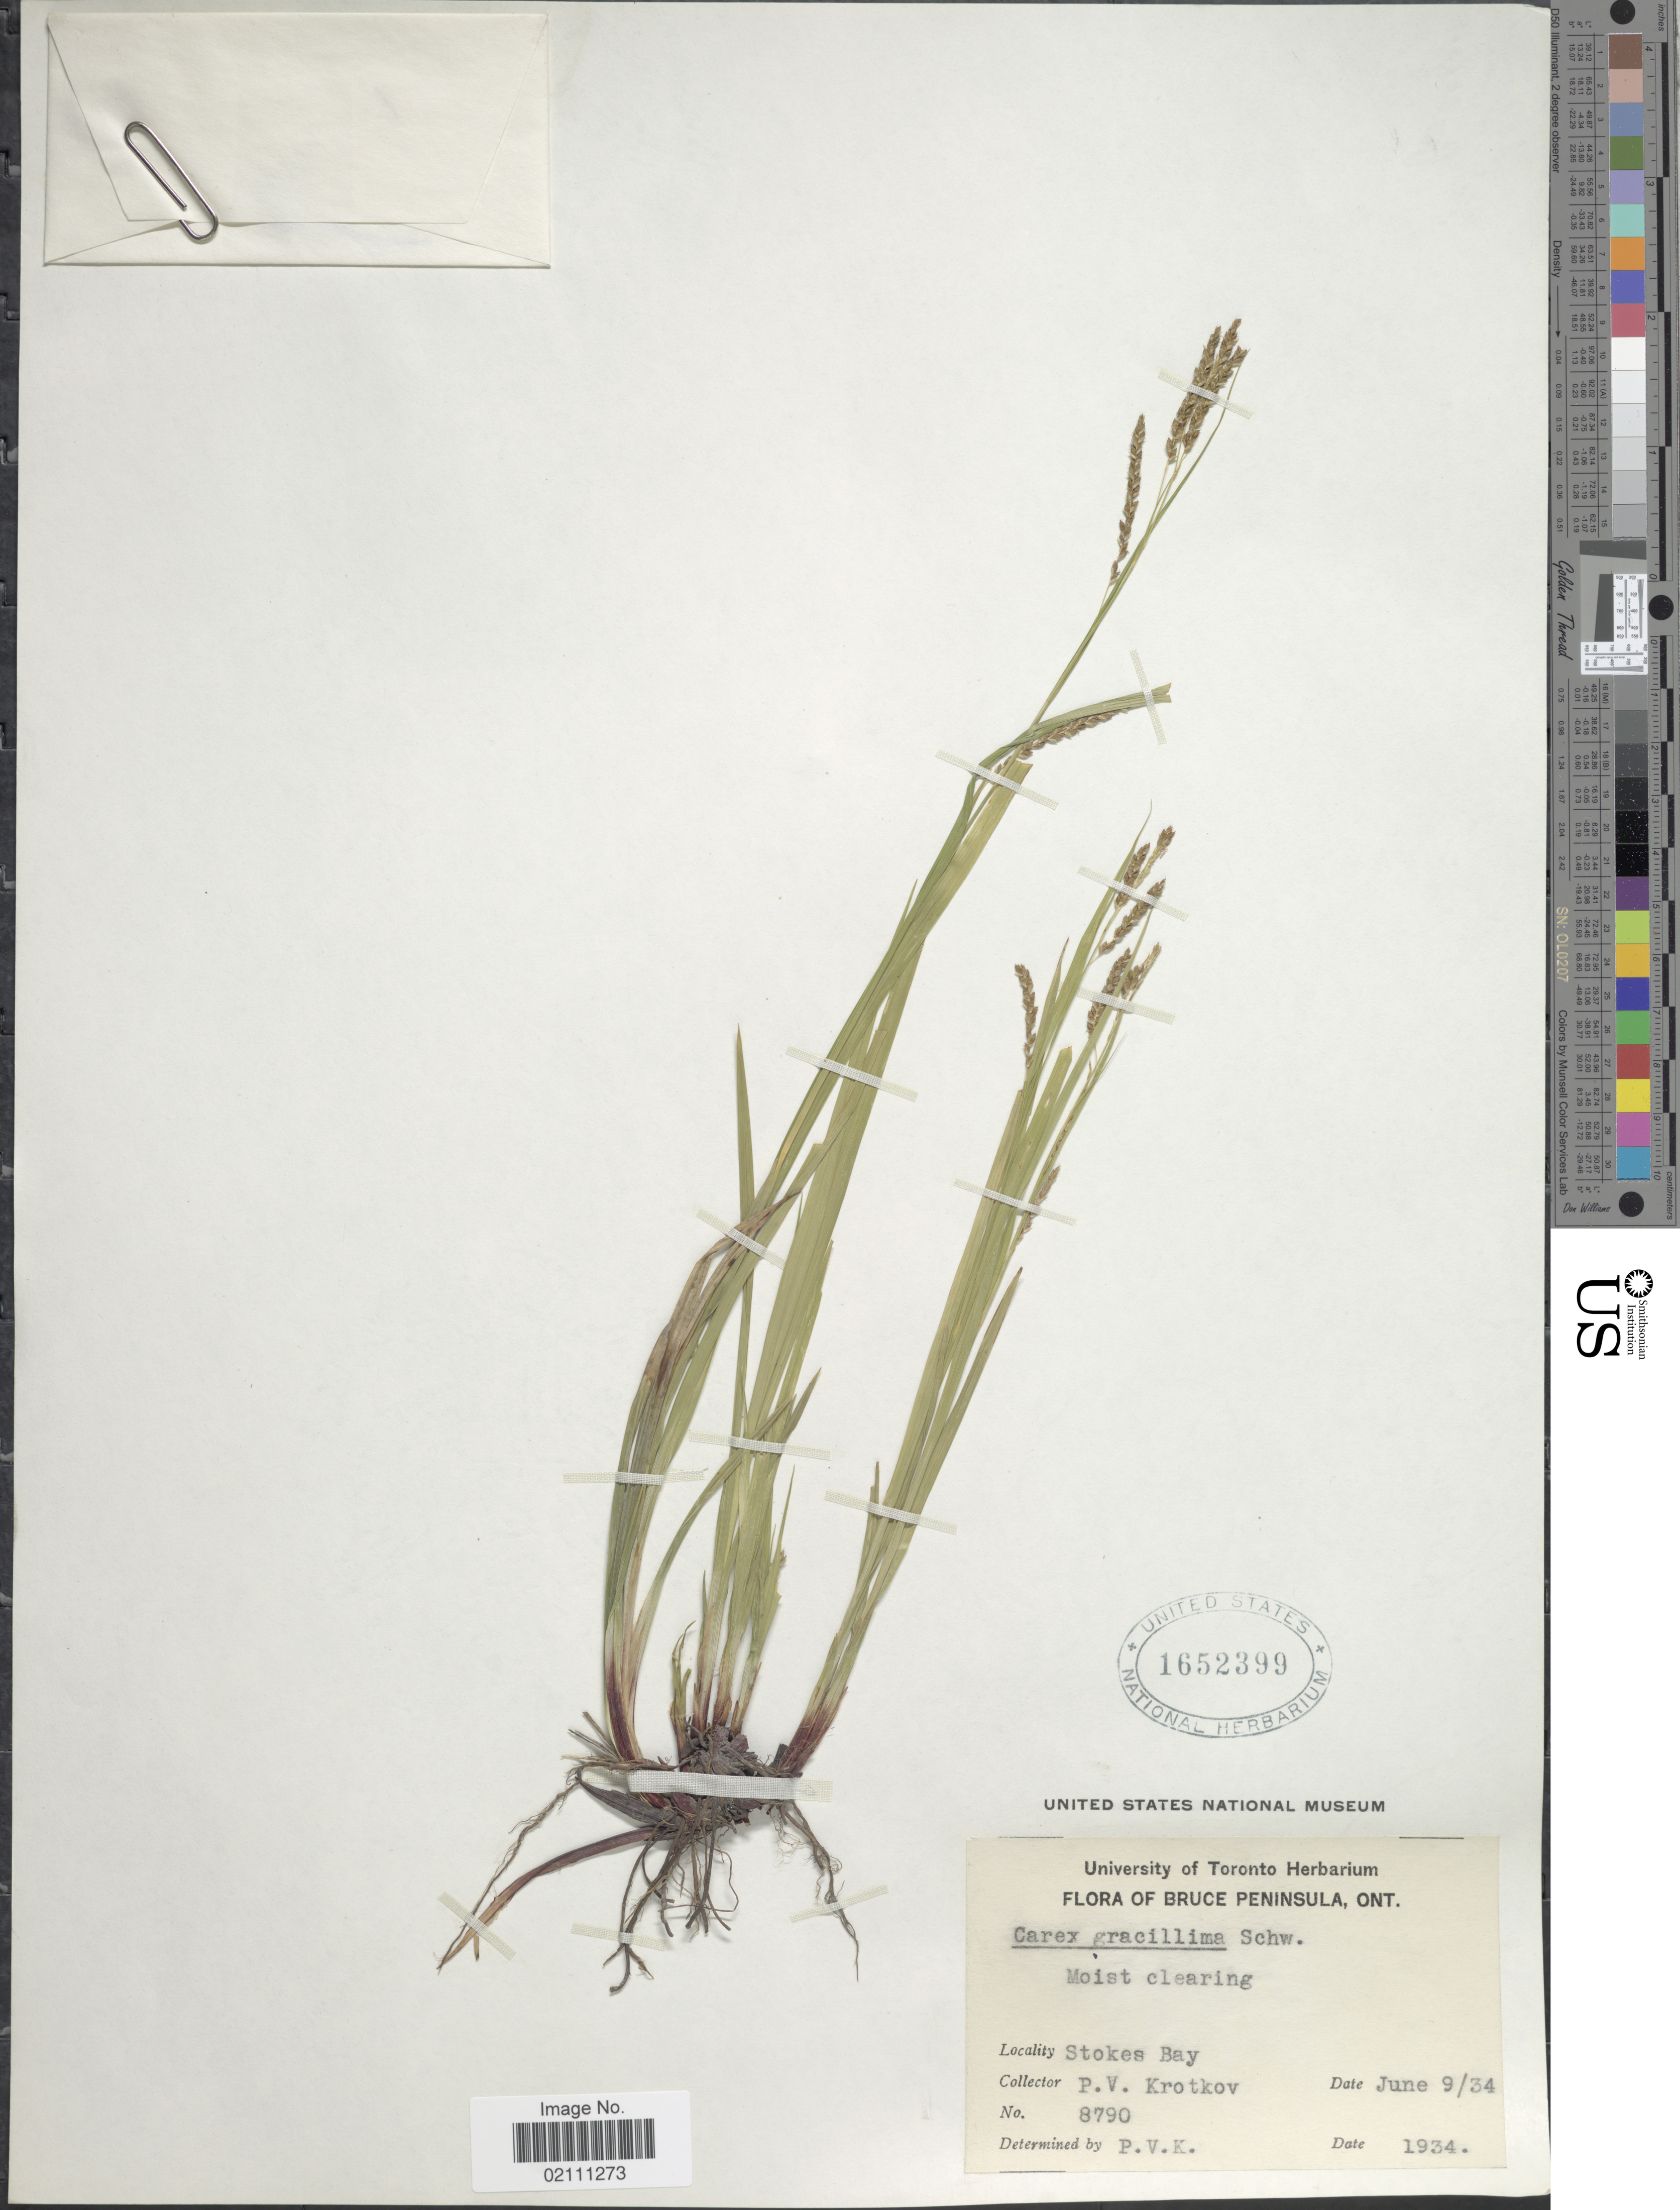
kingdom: Plantae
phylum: Tracheophyta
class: Liliopsida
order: Poales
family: Cyperaceae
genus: Carex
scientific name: Carex gracillima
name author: Schwein.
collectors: P. V. Krotkov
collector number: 8790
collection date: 1934-06-09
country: Canada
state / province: Ontario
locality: Bruce Peninsula, Stokes Bay, moist clearing.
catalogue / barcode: US 1652399